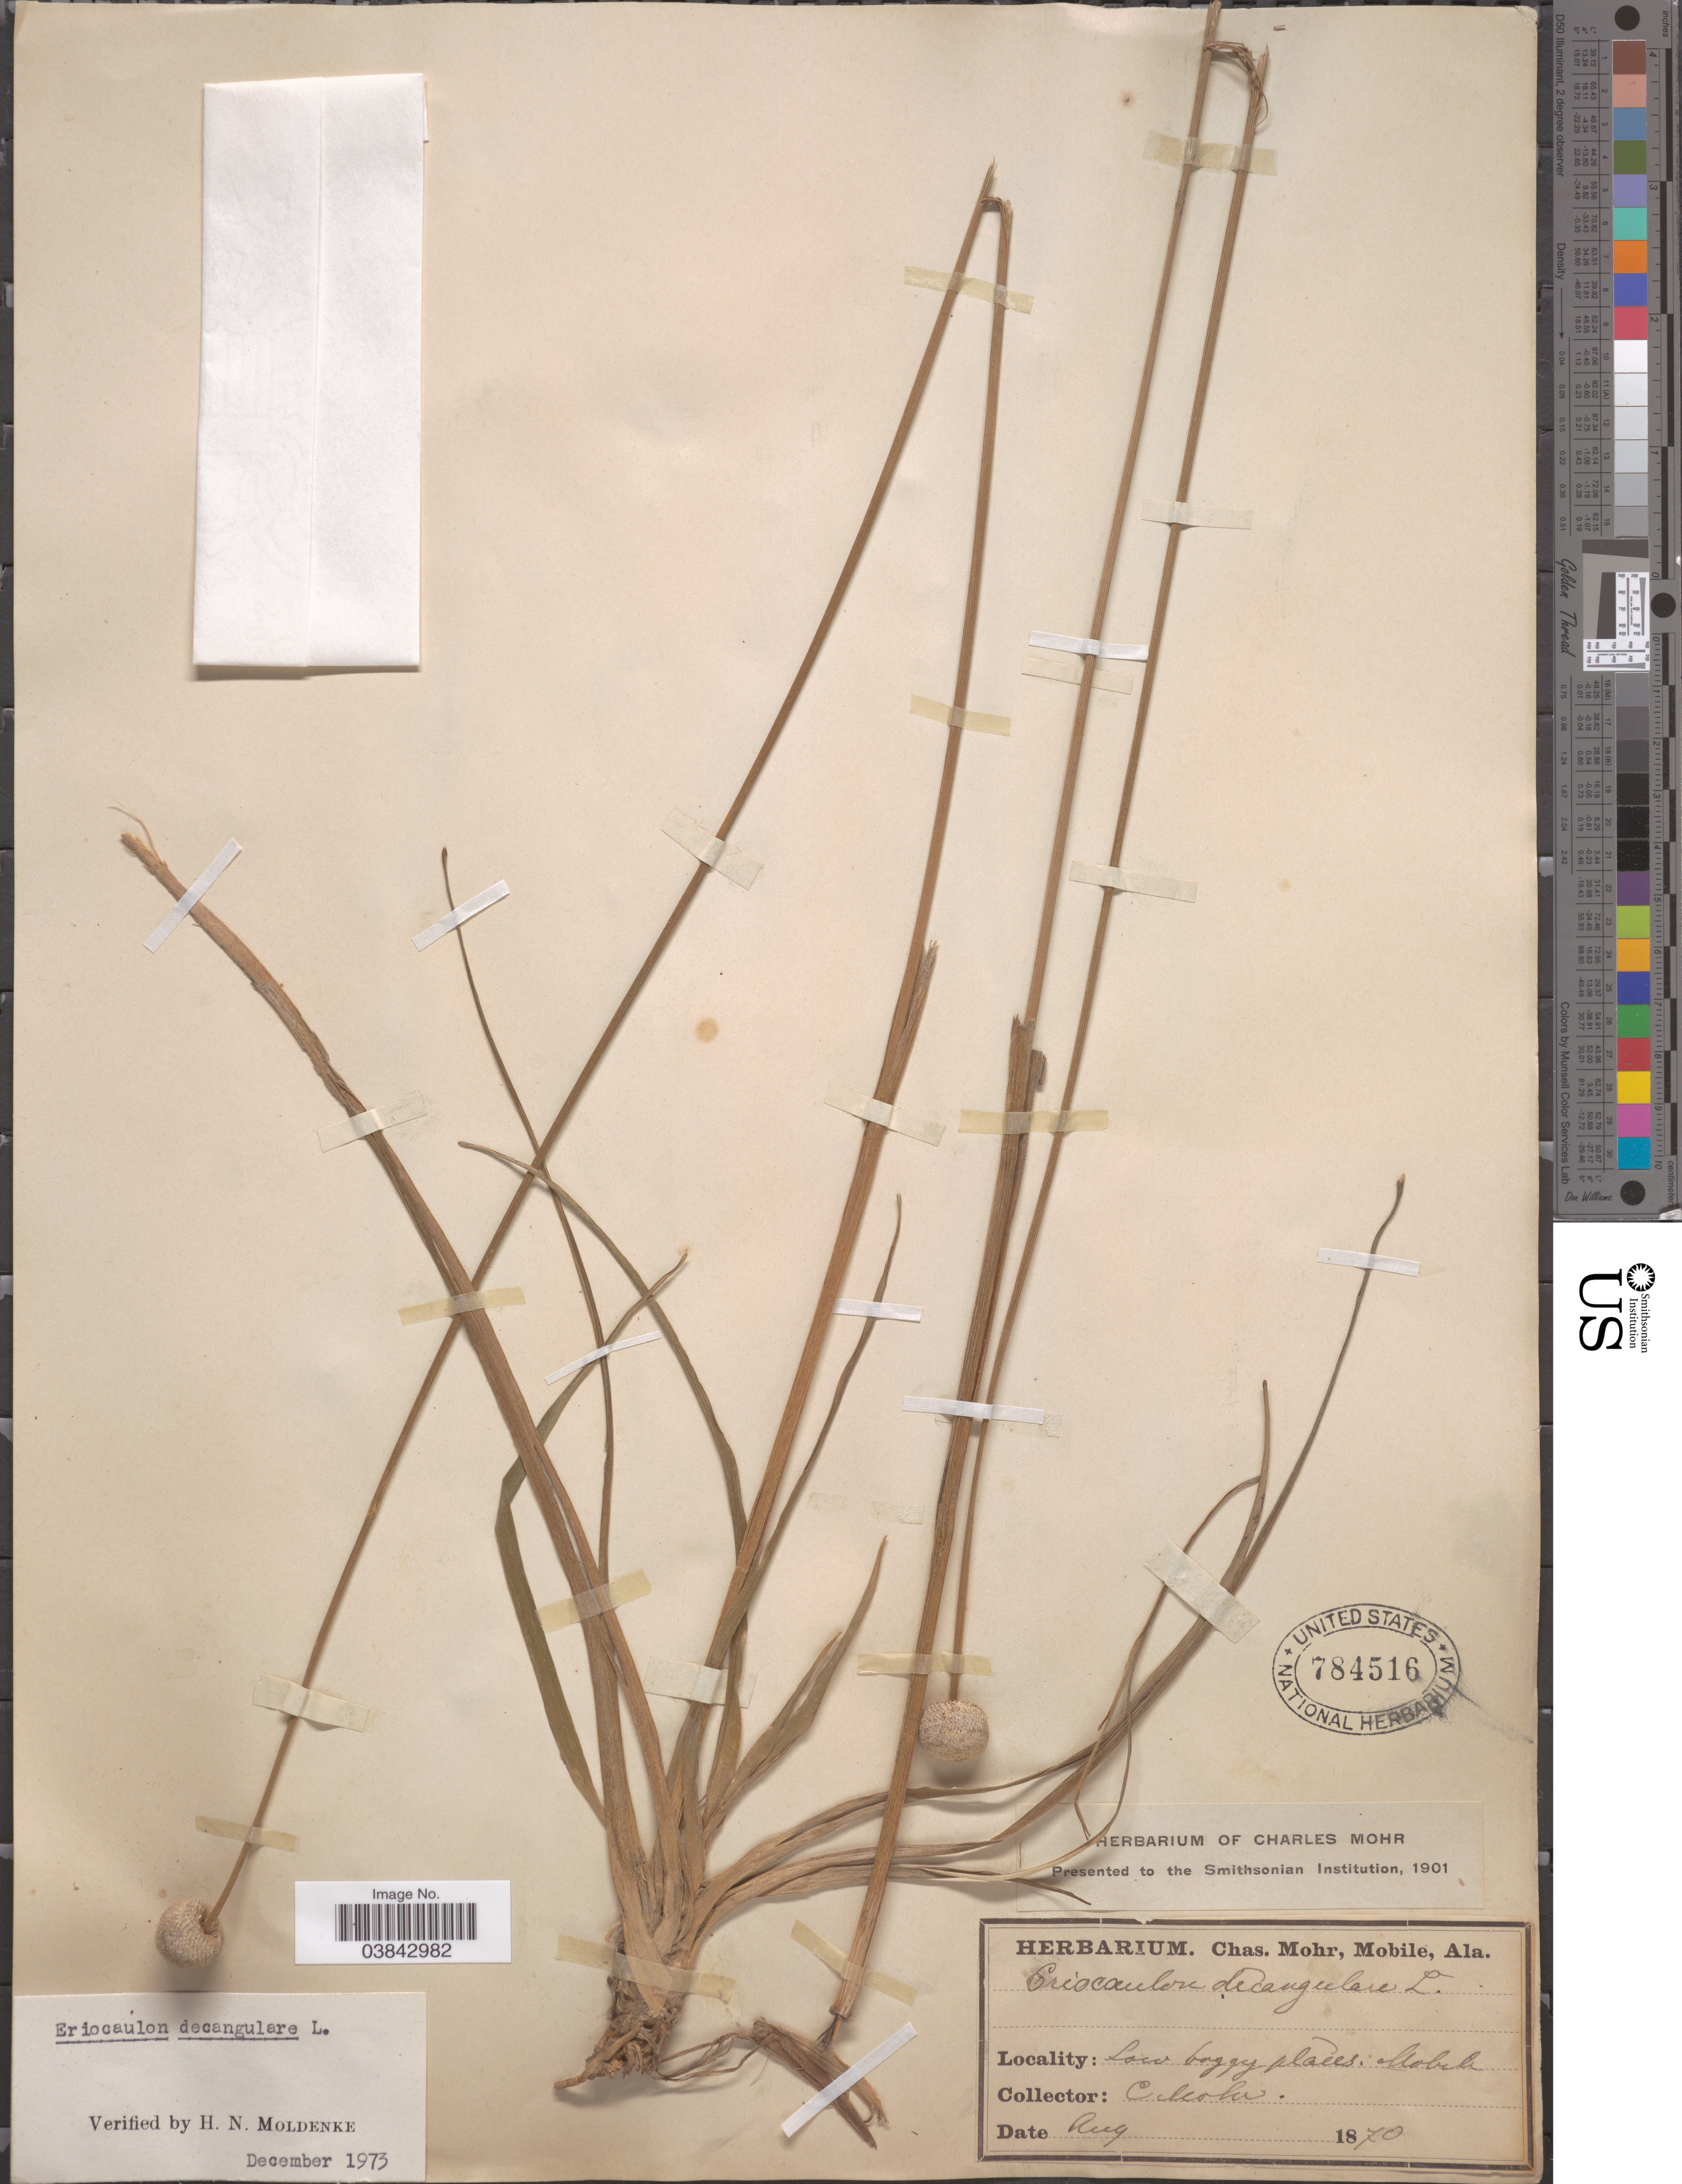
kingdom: Plantae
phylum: Tracheophyta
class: Liliopsida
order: Poales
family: Eriocaulaceae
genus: Eriocaulon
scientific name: Eriocaulon decangulare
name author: L.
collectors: Mohr, C. T. (herbarium)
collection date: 1870-08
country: United States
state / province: Alabama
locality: Mobile.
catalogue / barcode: US 784516